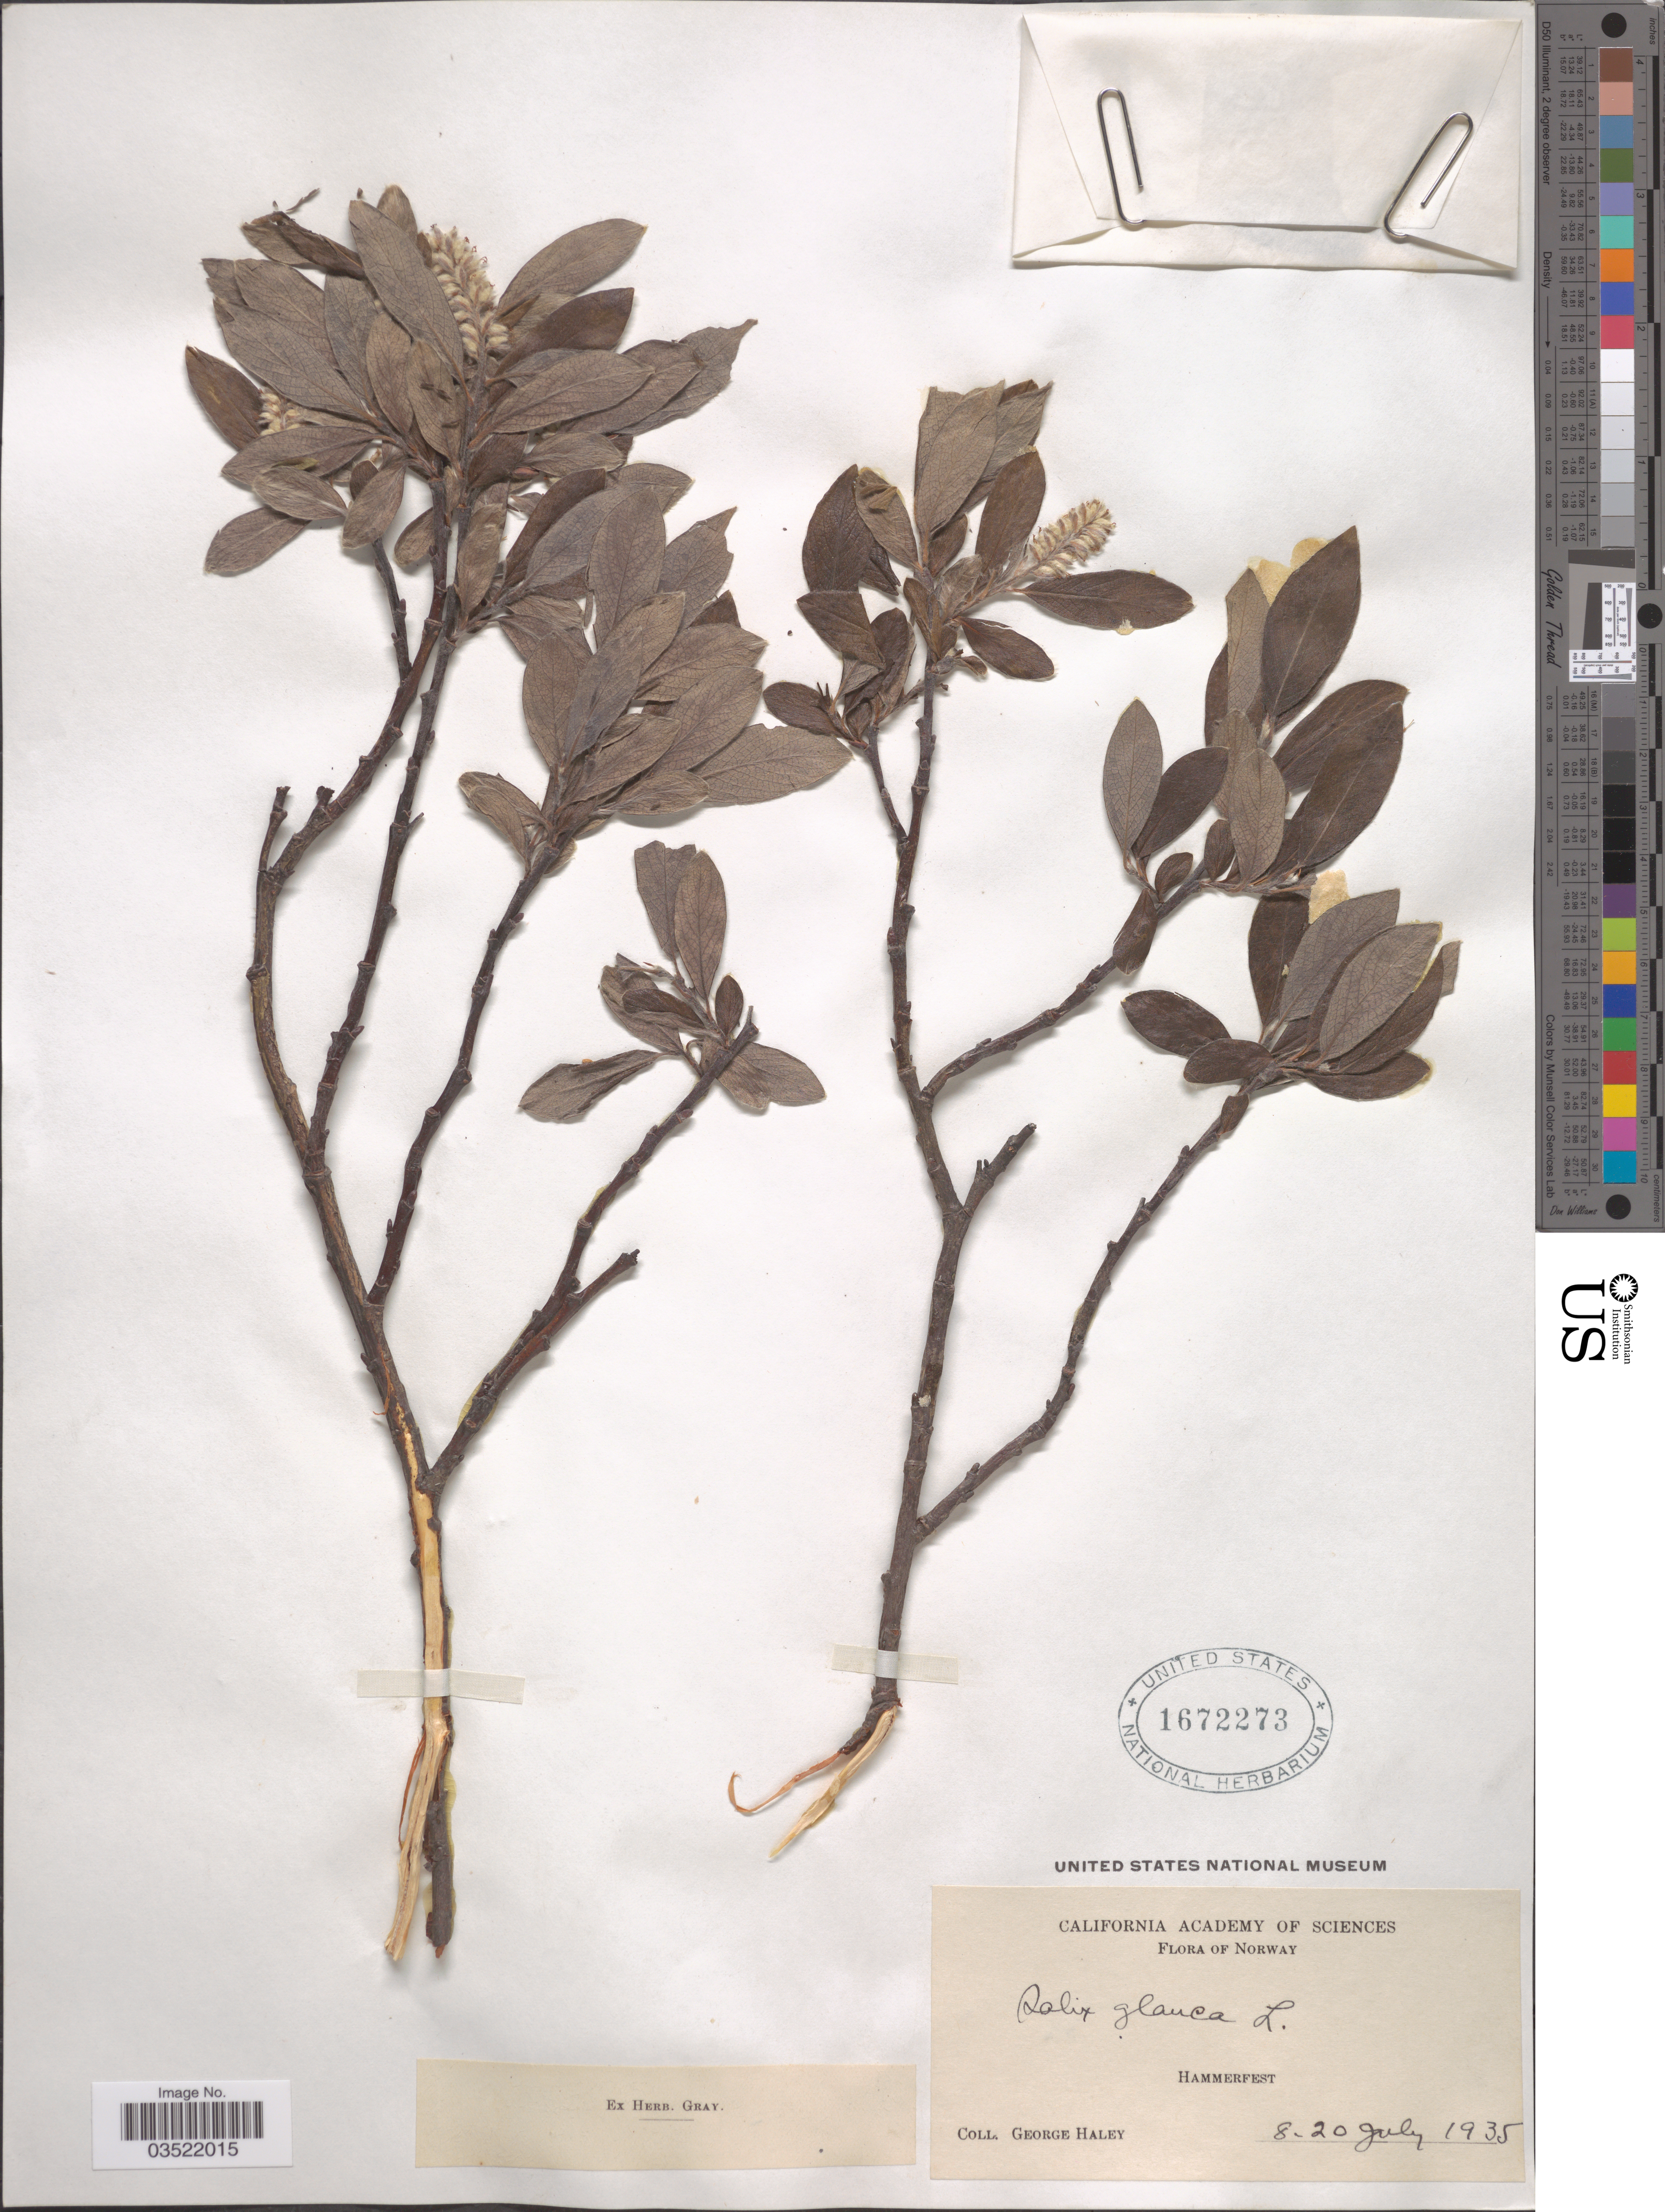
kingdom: Plantae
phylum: Tracheophyta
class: Magnoliopsida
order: Malpighiales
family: Salicaceae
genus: Salix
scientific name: Salix glauca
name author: L.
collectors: G. Haley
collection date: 1935-07-08/1935-07-20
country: Norway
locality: Hammerfest.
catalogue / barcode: US 1672273